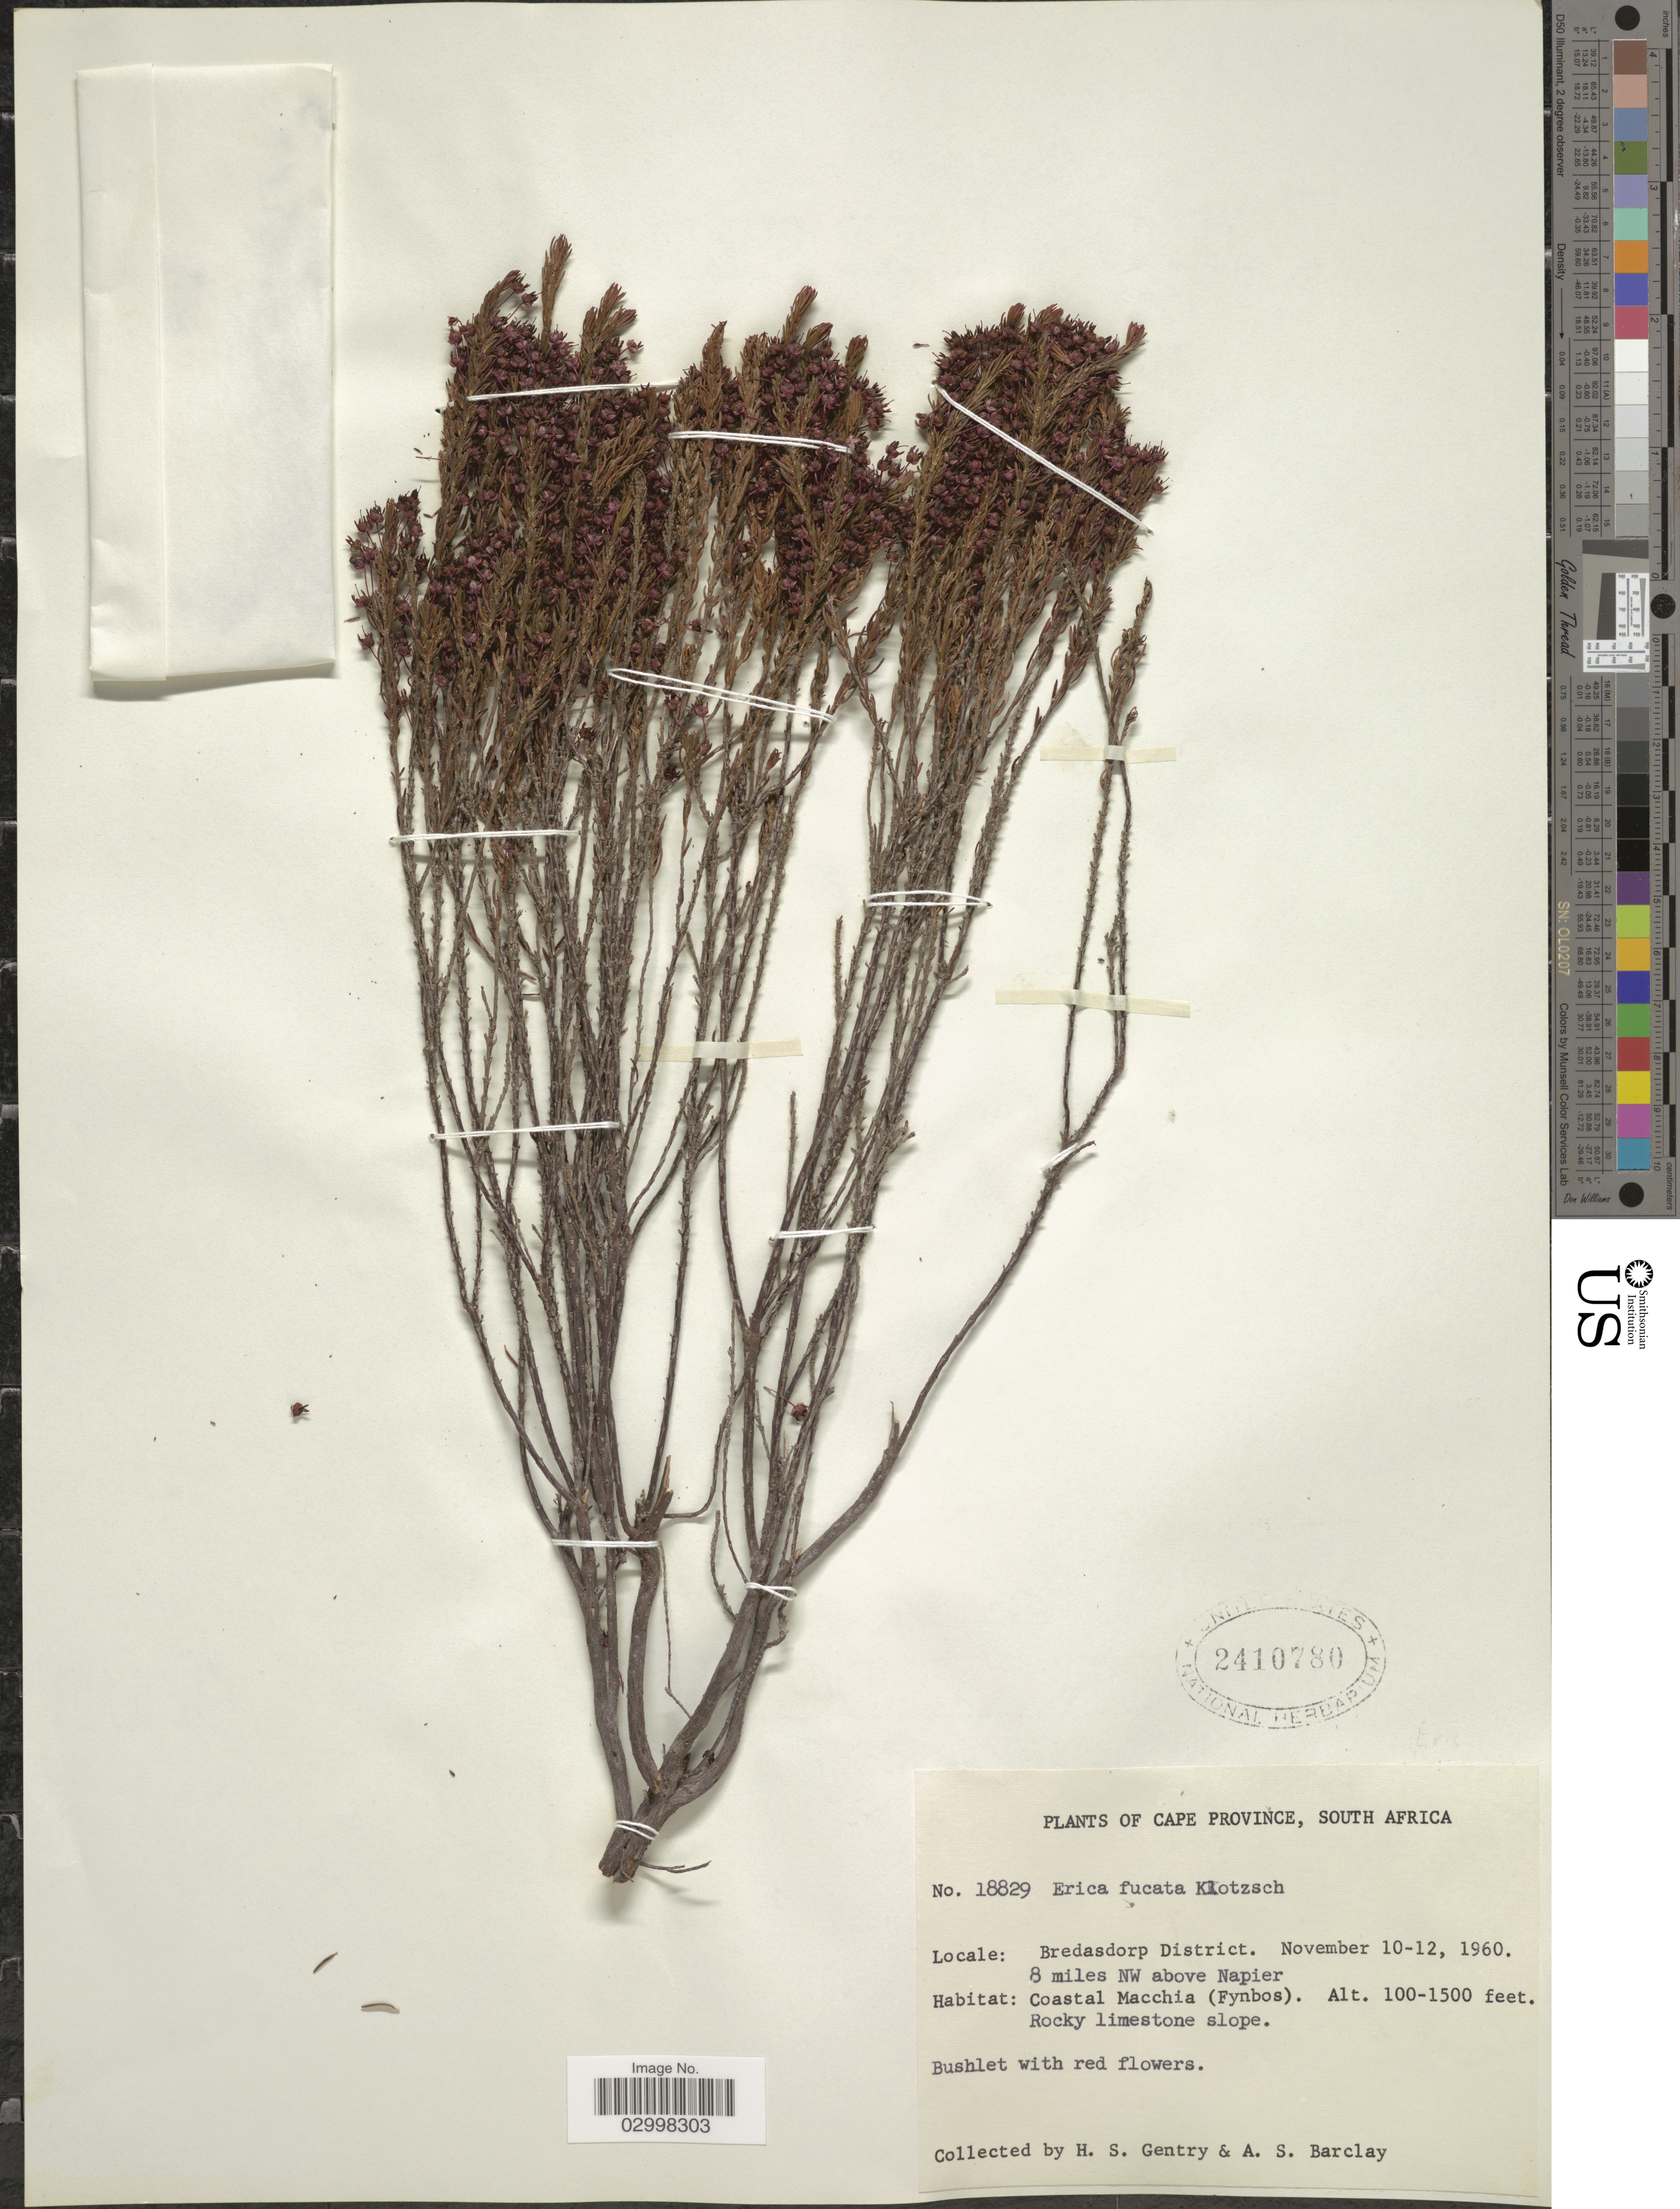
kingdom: Plantae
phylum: Tracheophyta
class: Magnoliopsida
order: Ericales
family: Ericaceae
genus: Erica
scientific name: Erica fuscata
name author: F. Dietr. ex Steud.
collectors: H. S. Gentry & A. S. Barclay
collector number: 18829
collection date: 1960-11-10/1960-11-12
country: South Africa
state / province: Western Cape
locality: Bredasdorp District. 8 miles NW above Napier. Coastal Macchia (Fynbos). Rocky limestone slope.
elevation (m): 30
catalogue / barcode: US 2410780